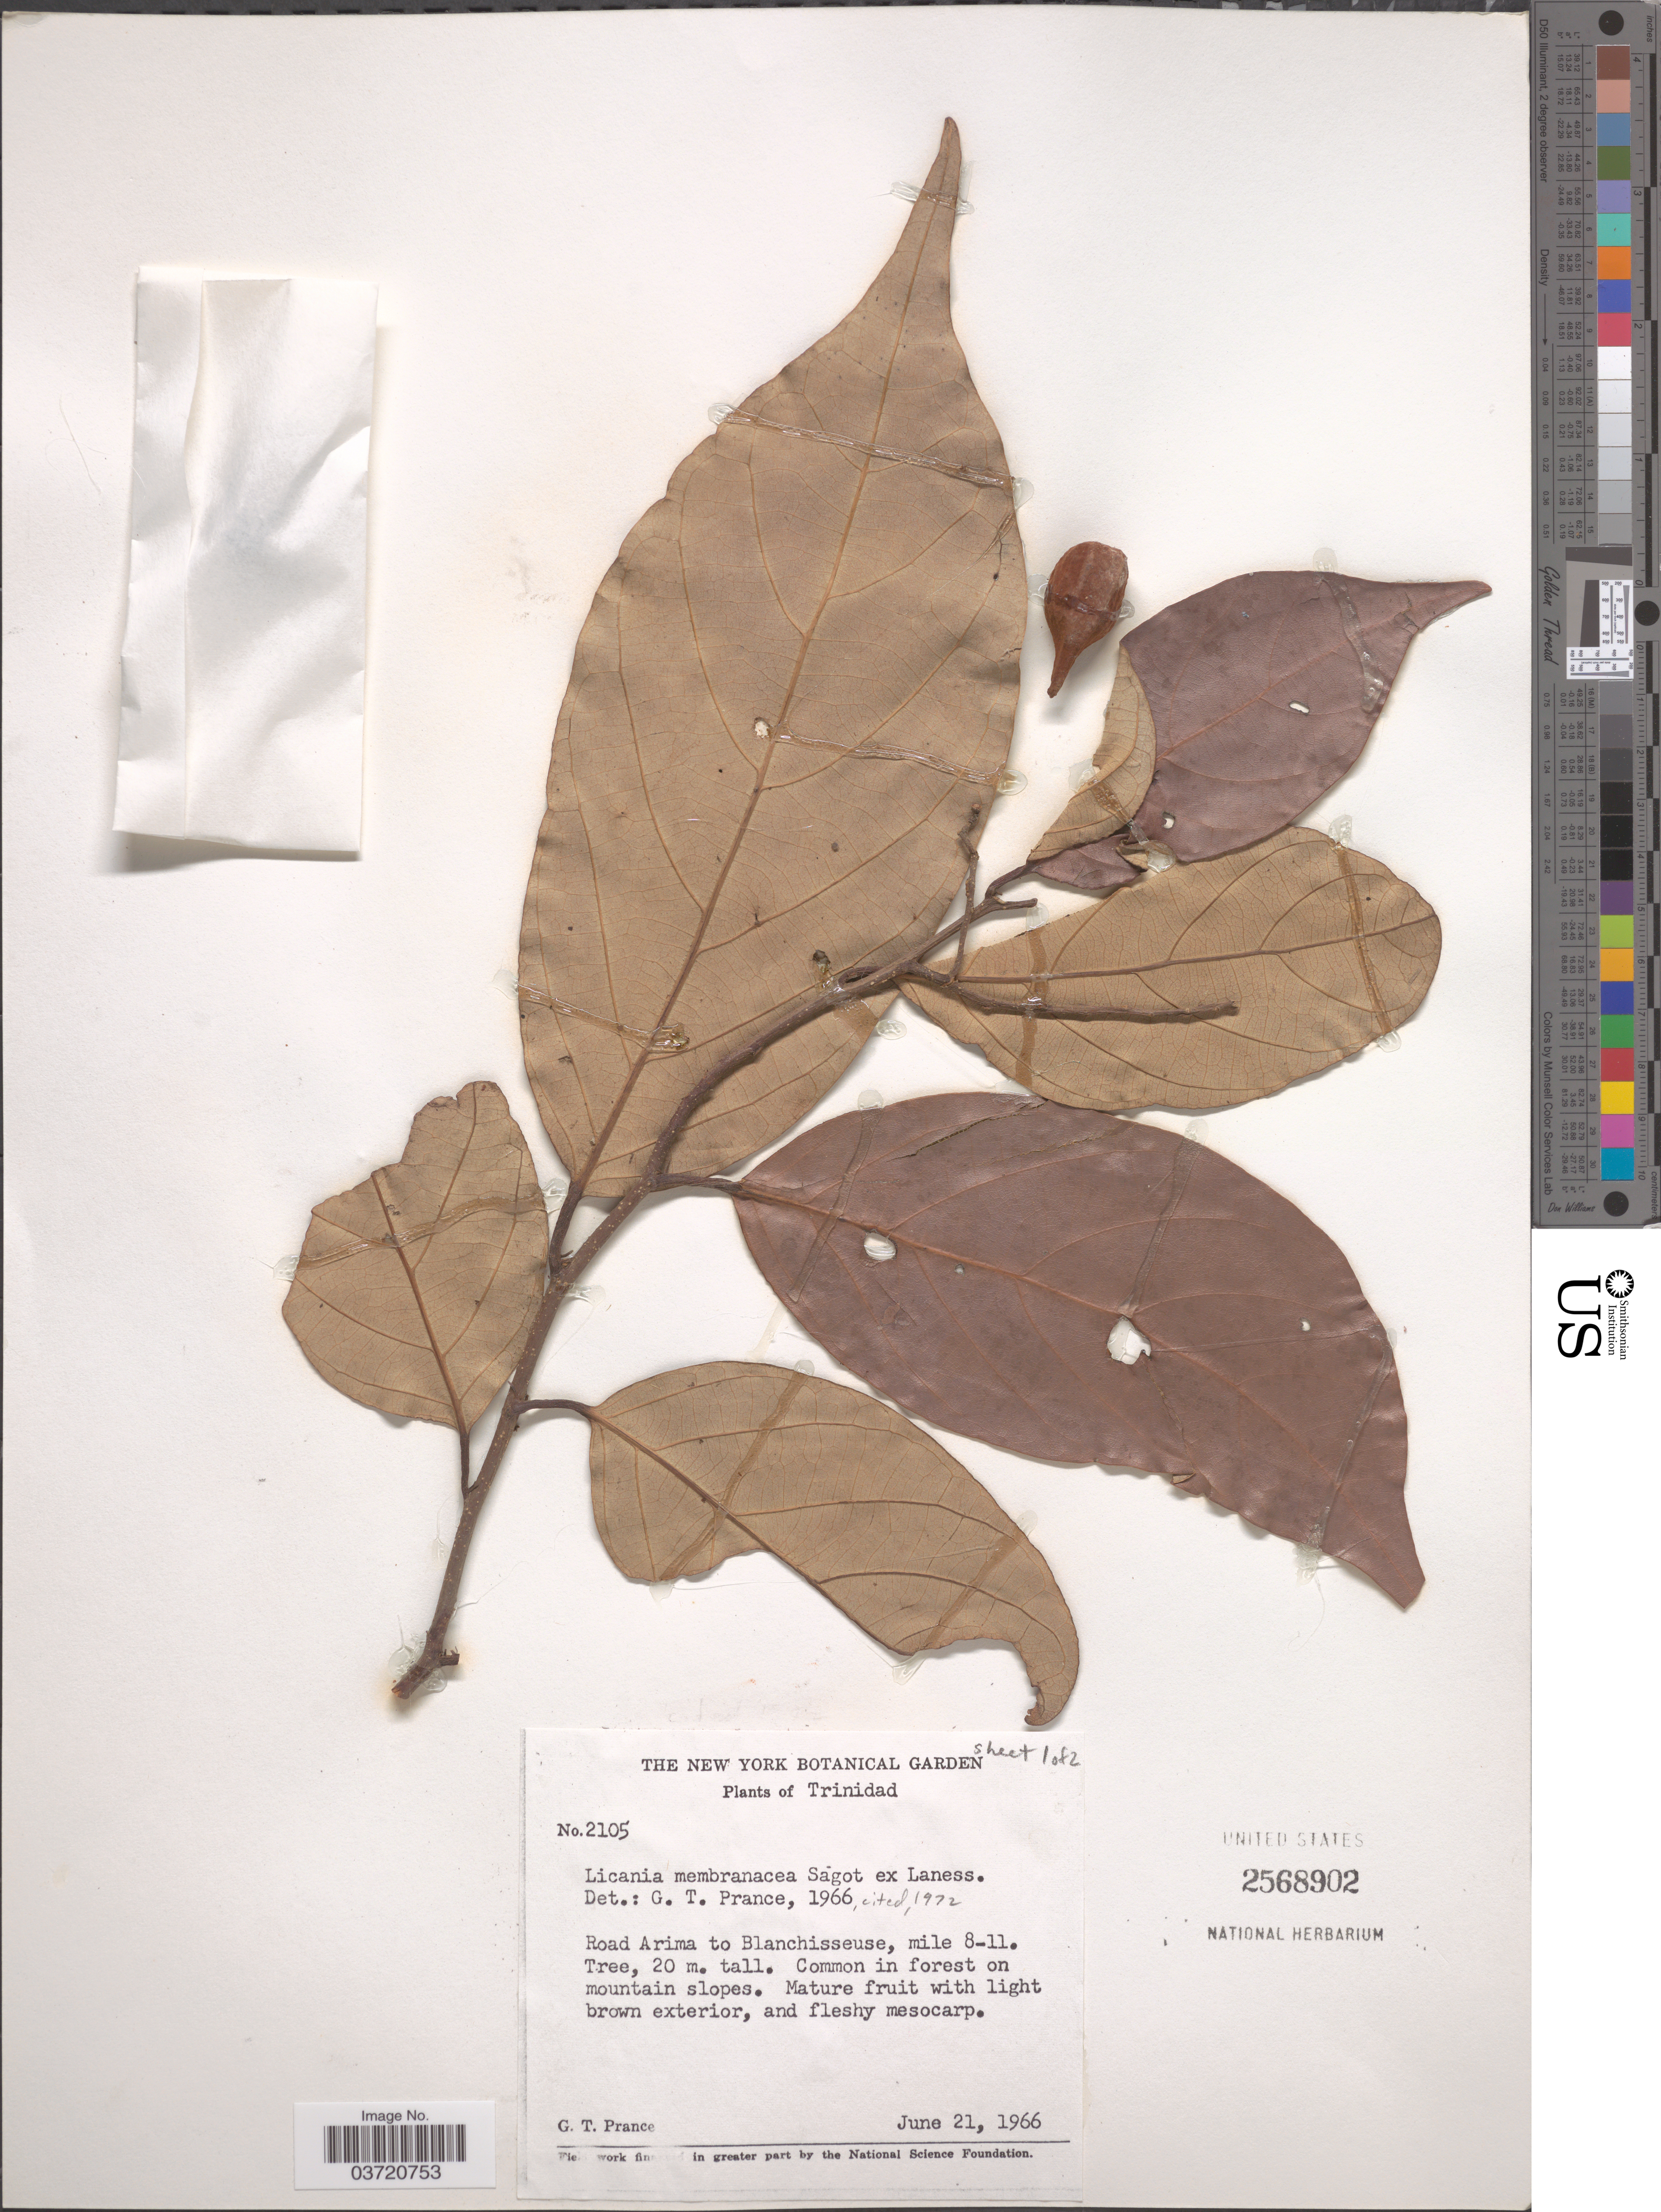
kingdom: Plantae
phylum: Tracheophyta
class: Magnoliopsida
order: Malpighiales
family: Chrysobalanaceae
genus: Licania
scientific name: Licania membranacea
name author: Sagot ex Laness.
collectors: G. T. Prance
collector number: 2105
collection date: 1966-06-21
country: Trinidad and Tobago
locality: Trinidad. Road Arima to Blanchisseuse, mile 8-11.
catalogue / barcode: US 2568902